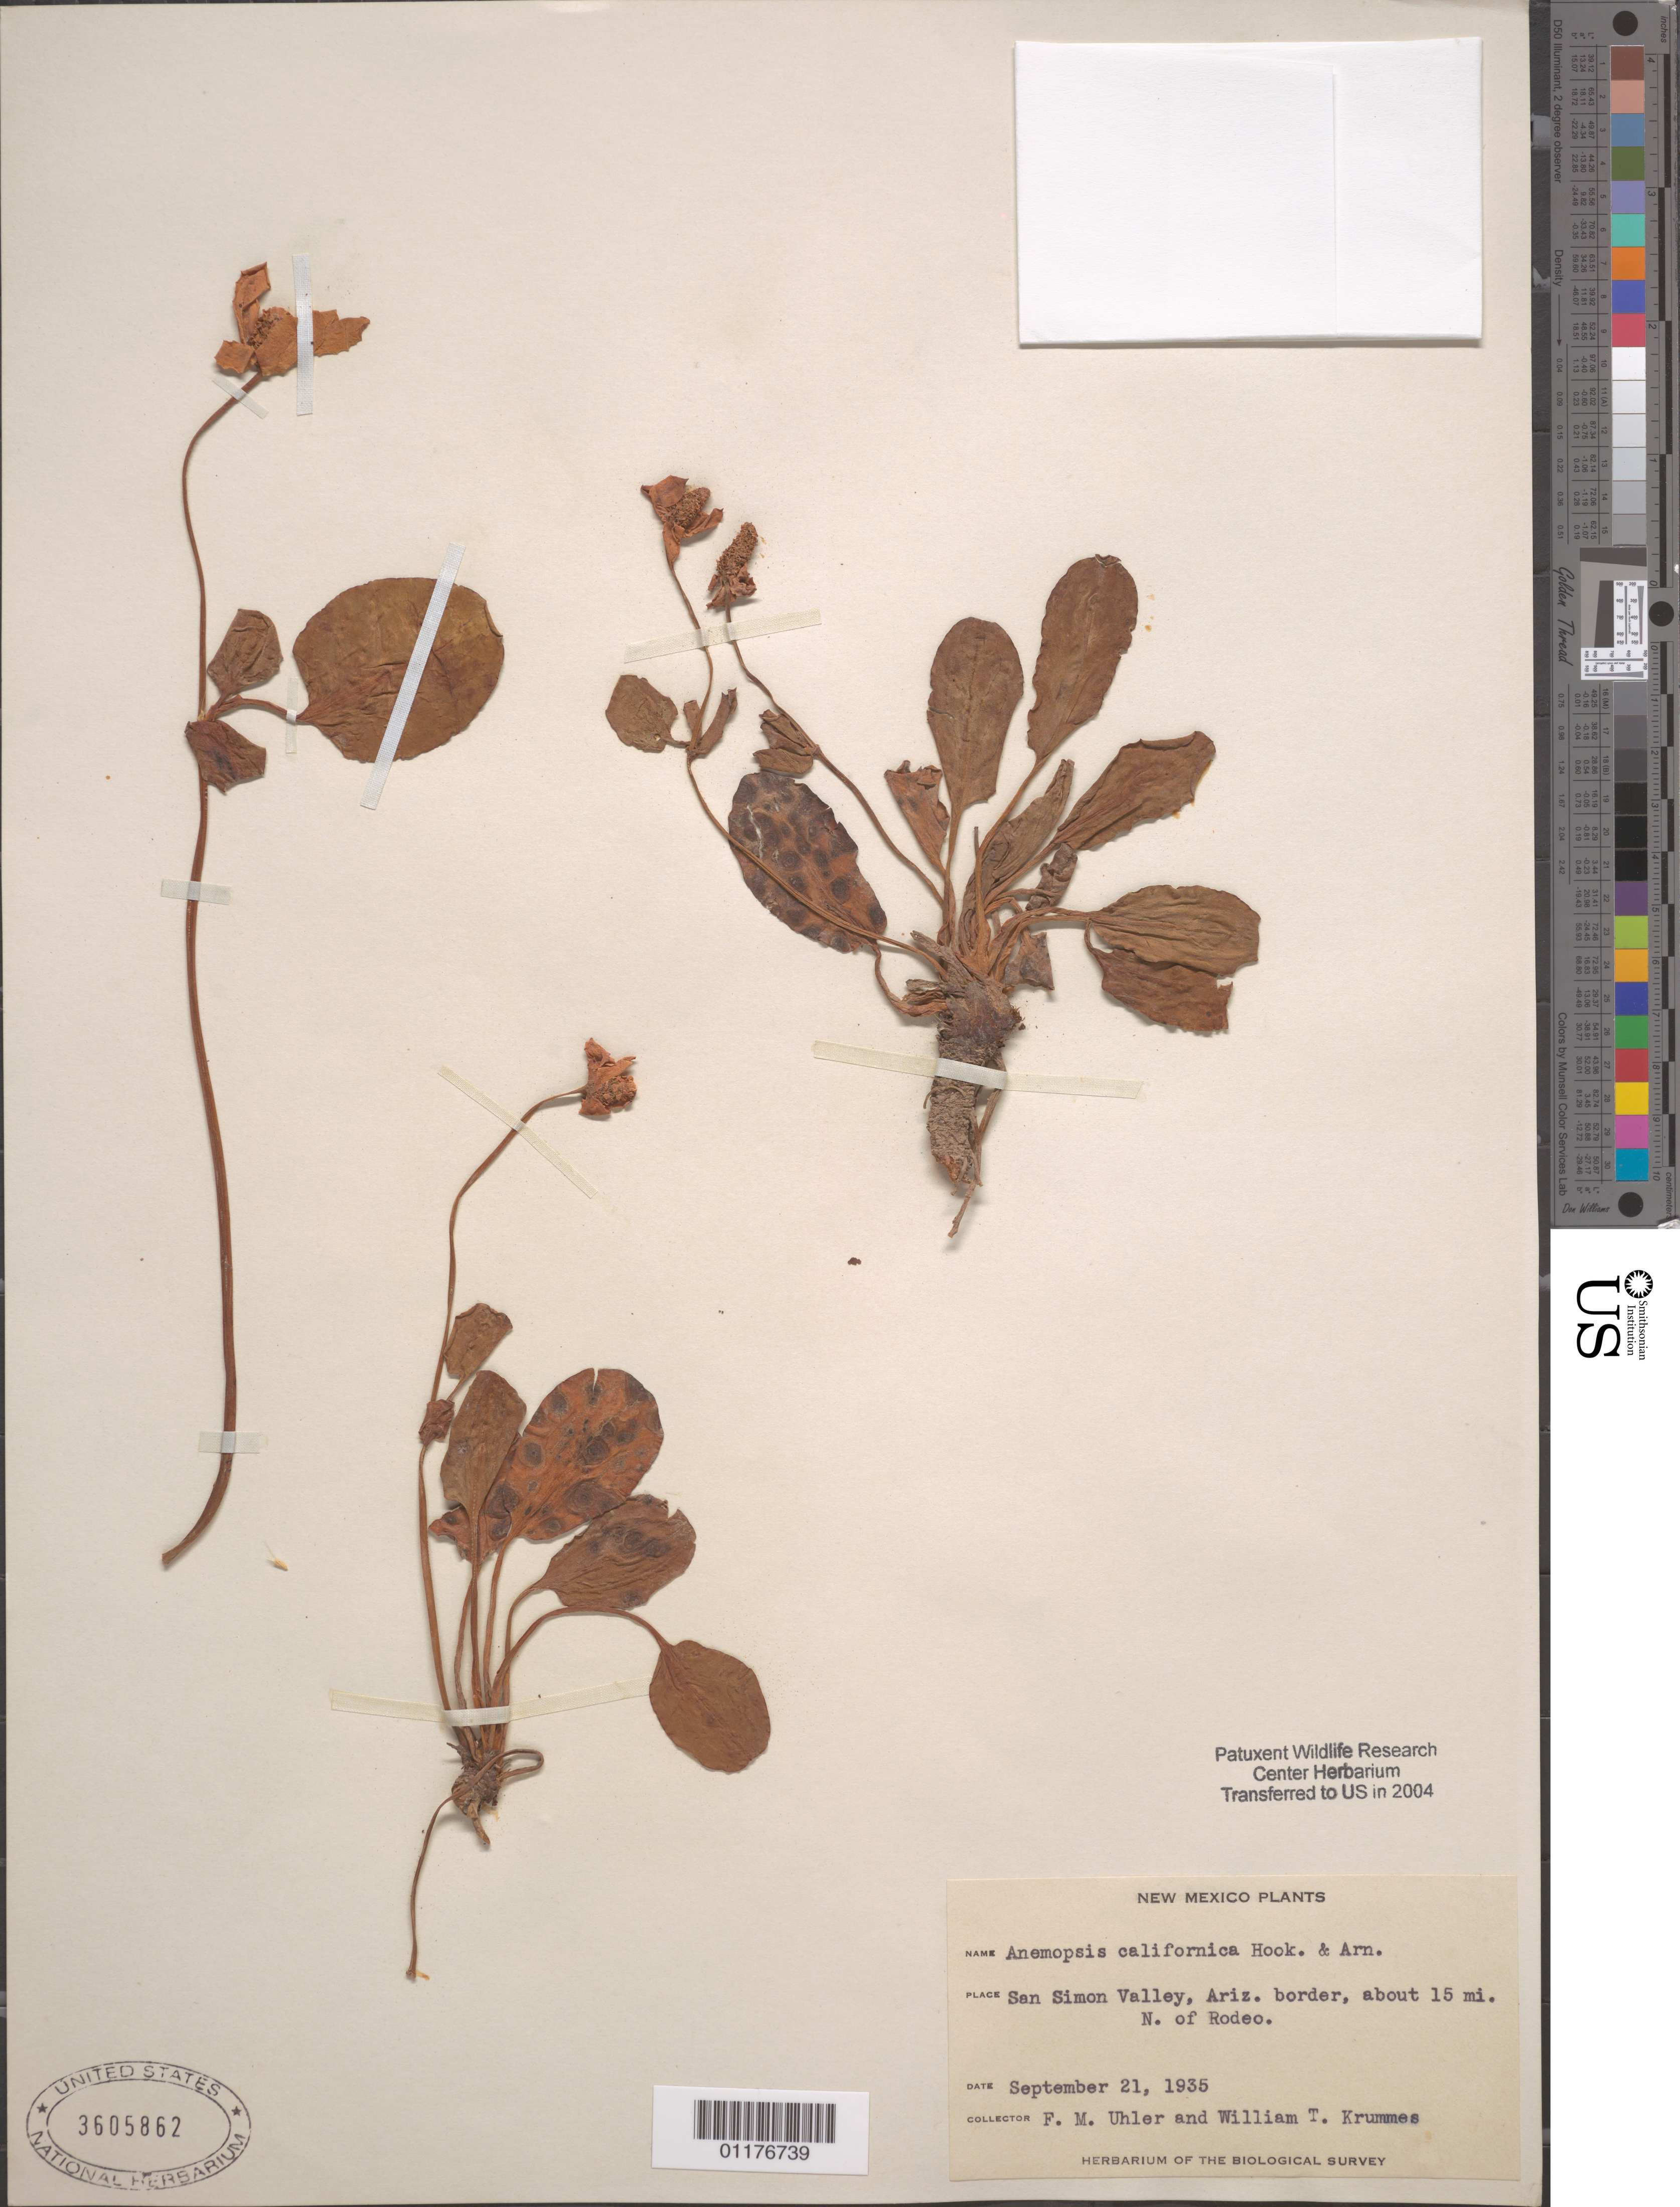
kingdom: Plantae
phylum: Tracheophyta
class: Magnoliopsida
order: Piperales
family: Saururaceae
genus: Anemopsis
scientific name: Anemopsis californica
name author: (Nutt.) Hook. & Arn.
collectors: F. M. Uhler & W. Krummes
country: United States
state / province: Arizona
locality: San Simon Valley, N of Rodeo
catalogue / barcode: US 3605862